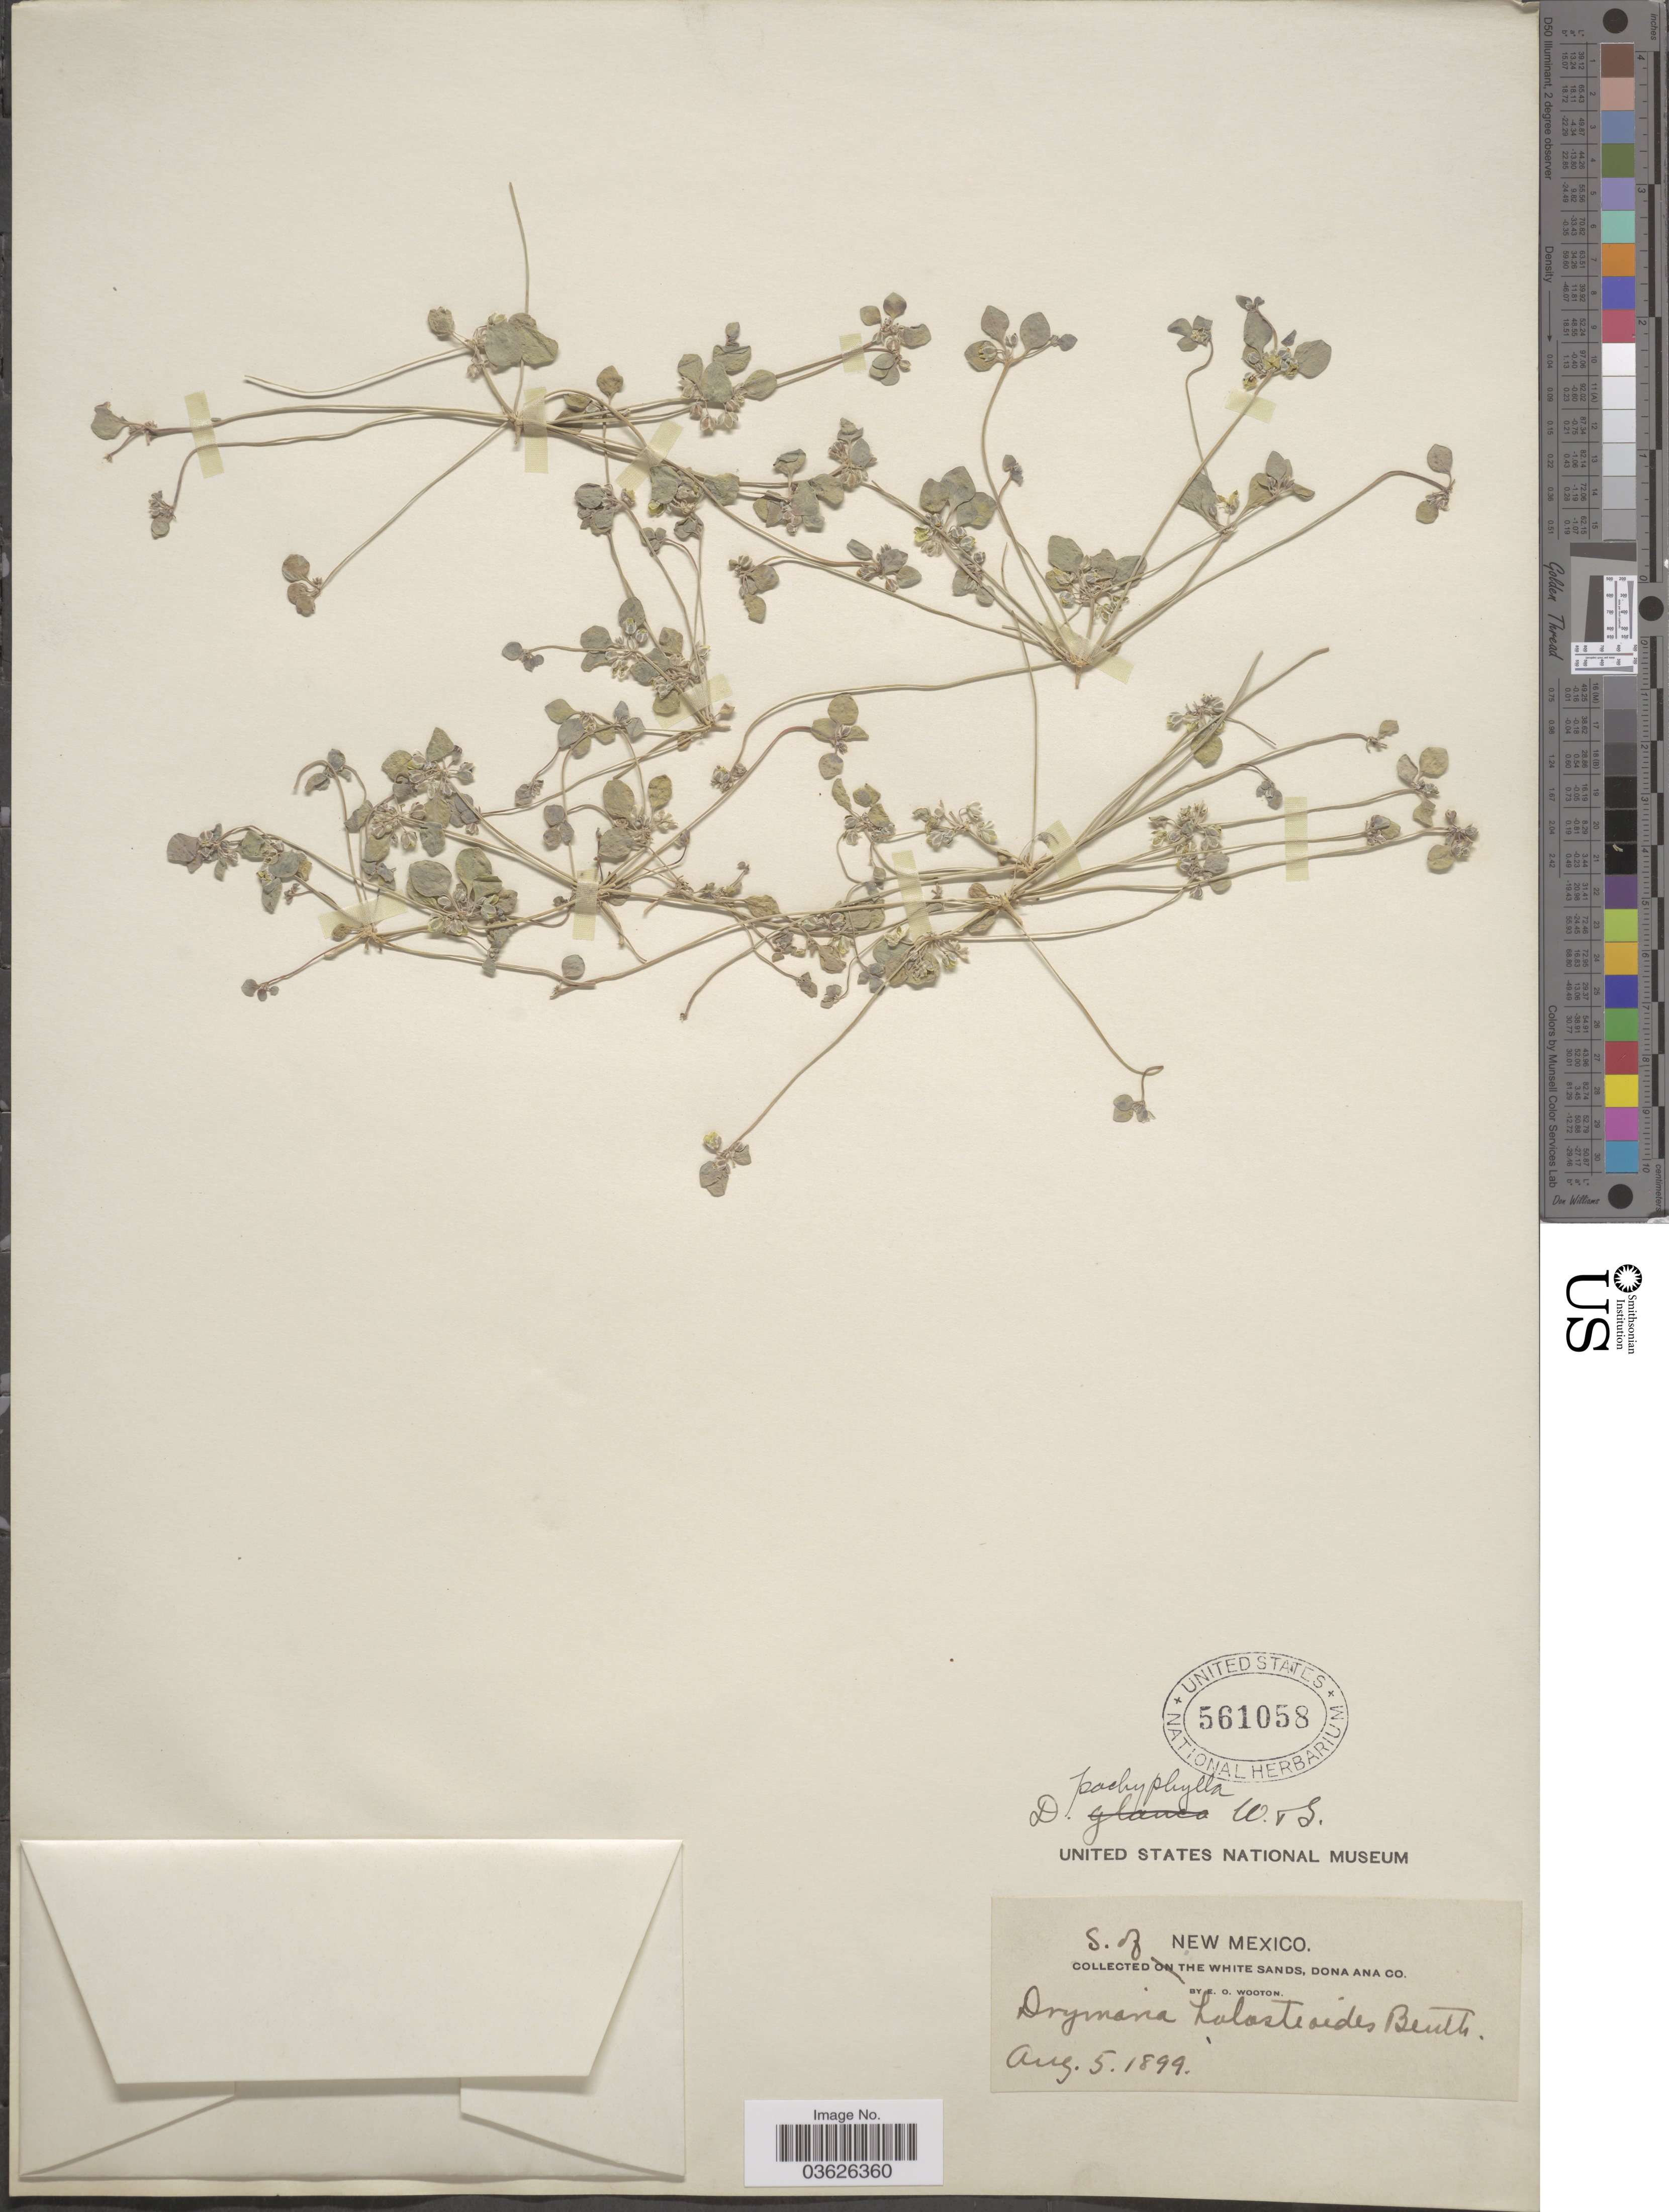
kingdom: Plantae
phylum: Tracheophyta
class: Magnoliopsida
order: Caryophyllales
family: Caryophyllaceae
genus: Drymaria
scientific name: Drymaria pachyphylla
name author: Wooton & Standl.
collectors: E. O. Wooton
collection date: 1899-08-05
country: United States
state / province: New Mexico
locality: S. of the White Sands, Dona Ana Co.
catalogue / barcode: US 561058